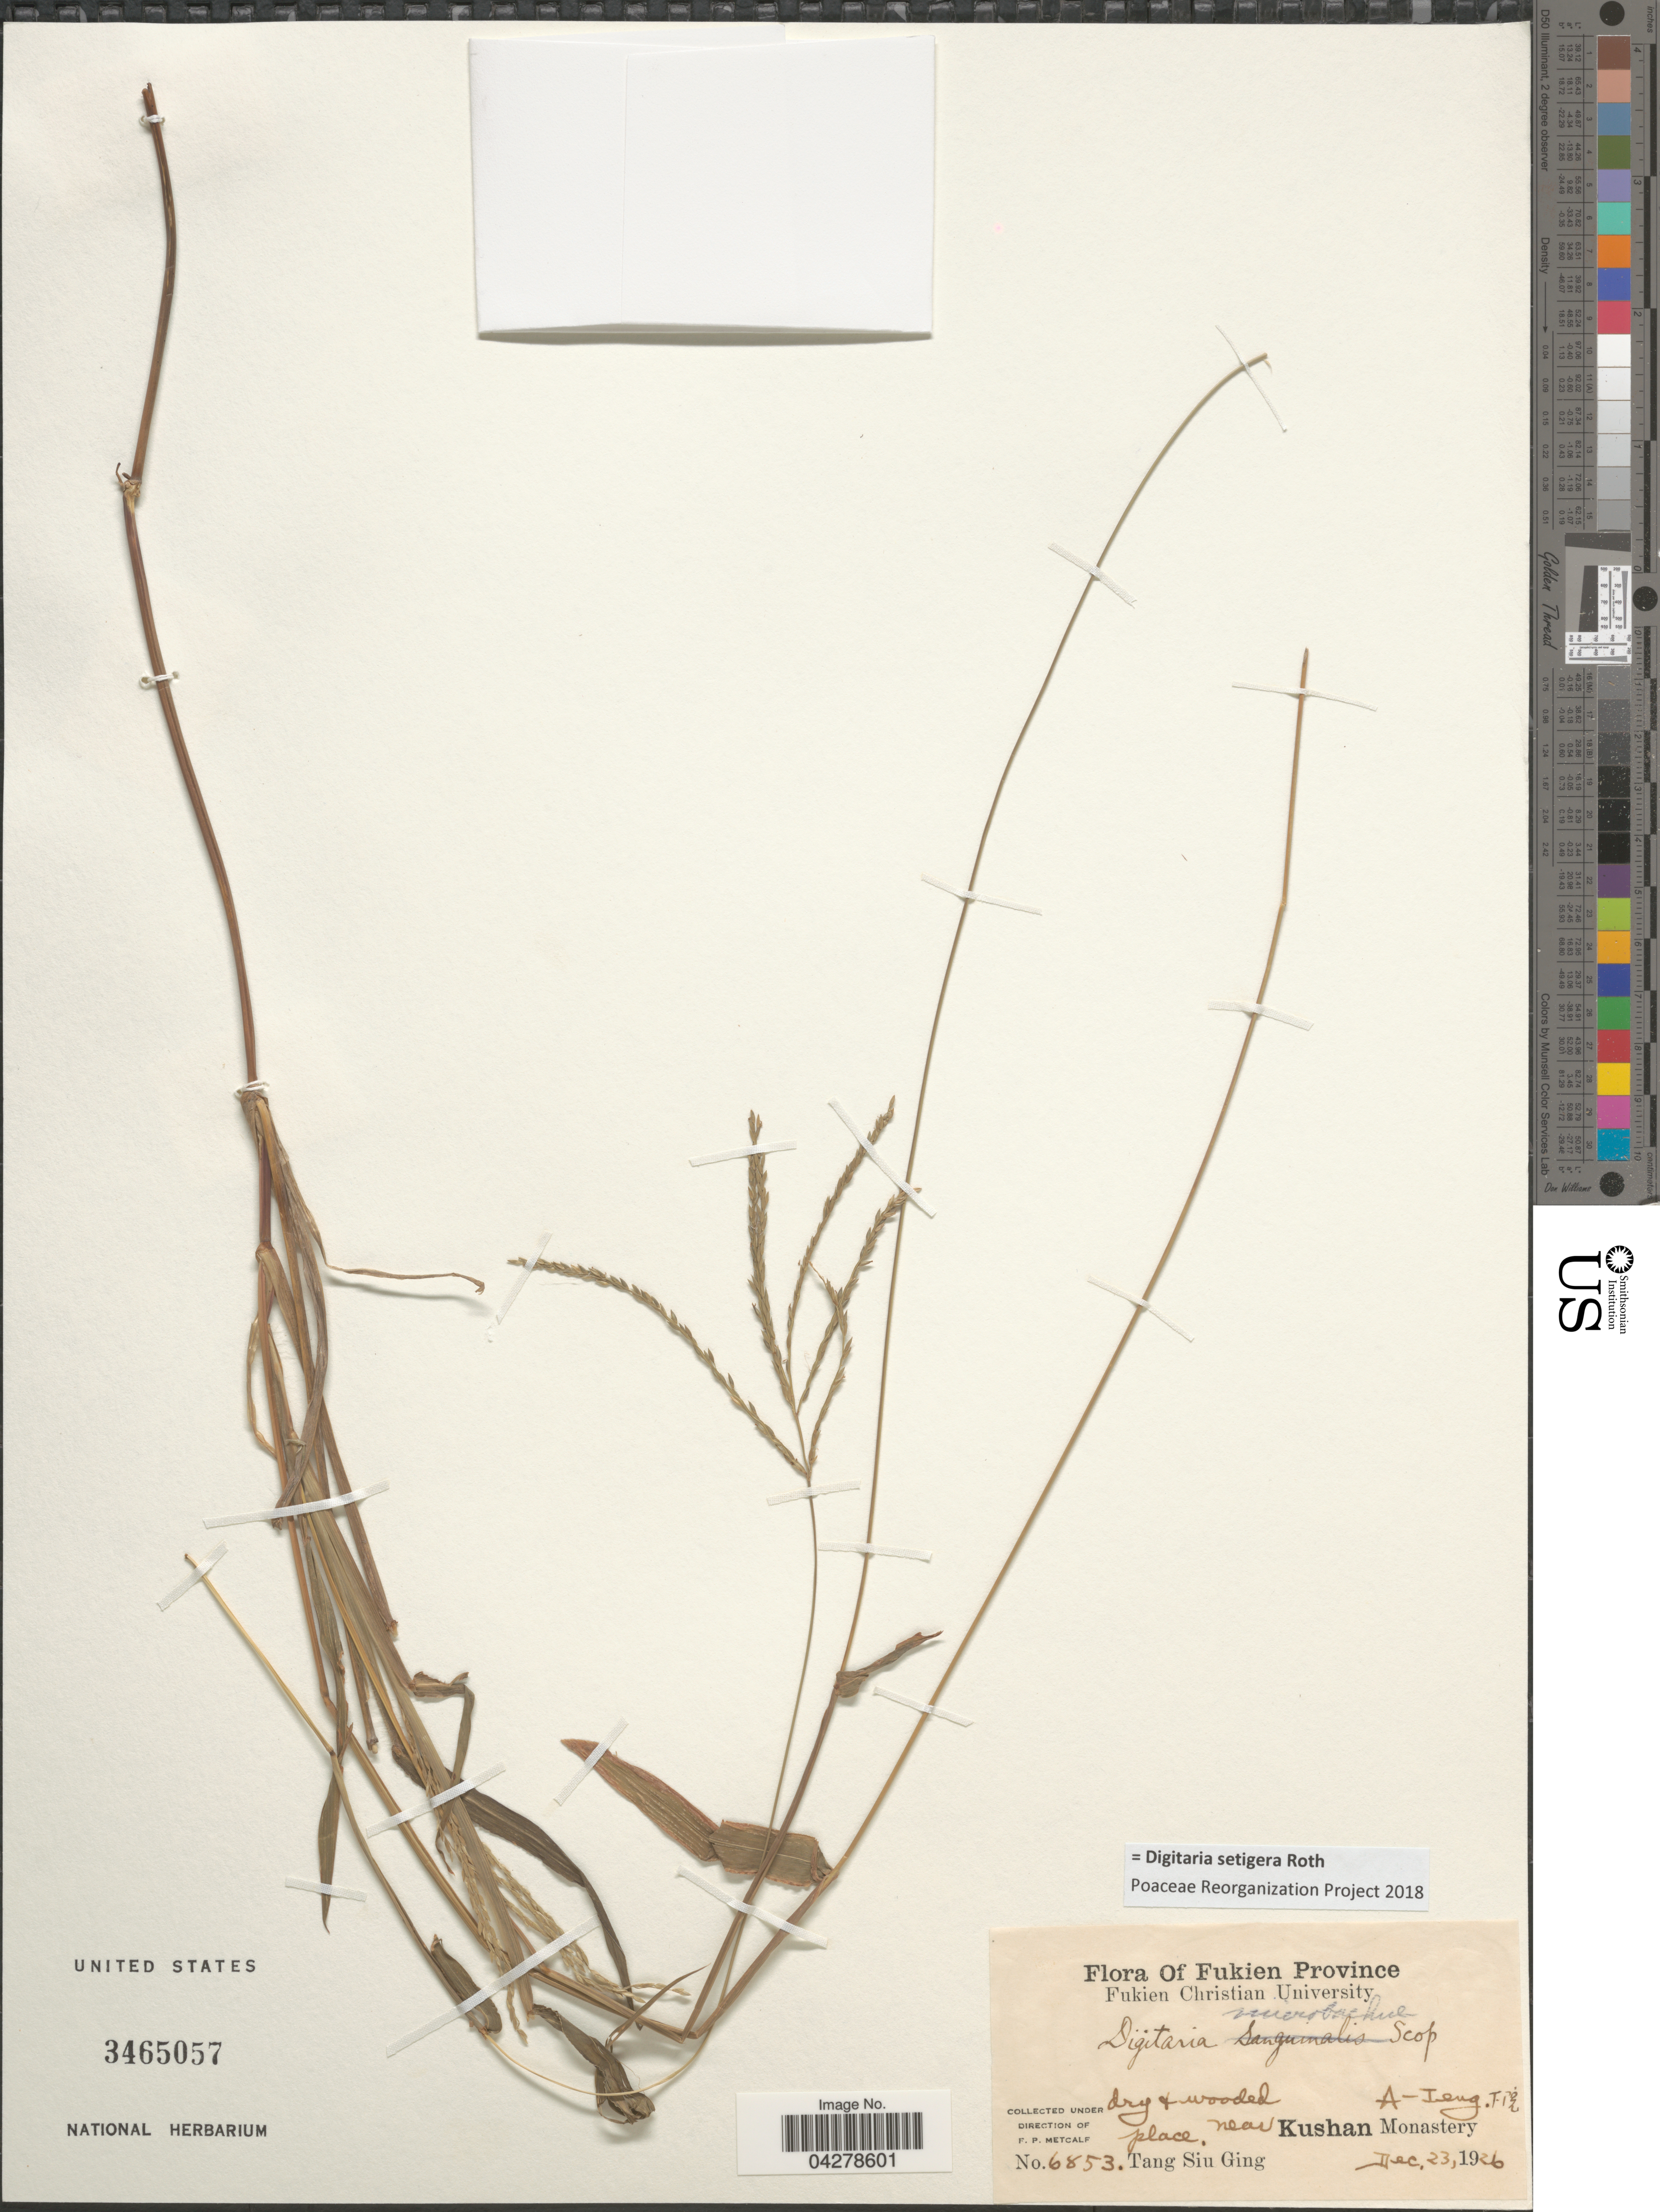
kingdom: Plantae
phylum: Tracheophyta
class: Liliopsida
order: Poales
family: Poaceae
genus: Digitaria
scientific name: Digitaria setigera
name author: Roth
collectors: T. Ging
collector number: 6853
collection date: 1926-12-23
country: China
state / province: Fujian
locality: Fukien Province. Dry & wooded place near Kushan Monastery. A-Ieng T-P X.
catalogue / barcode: US 3465057